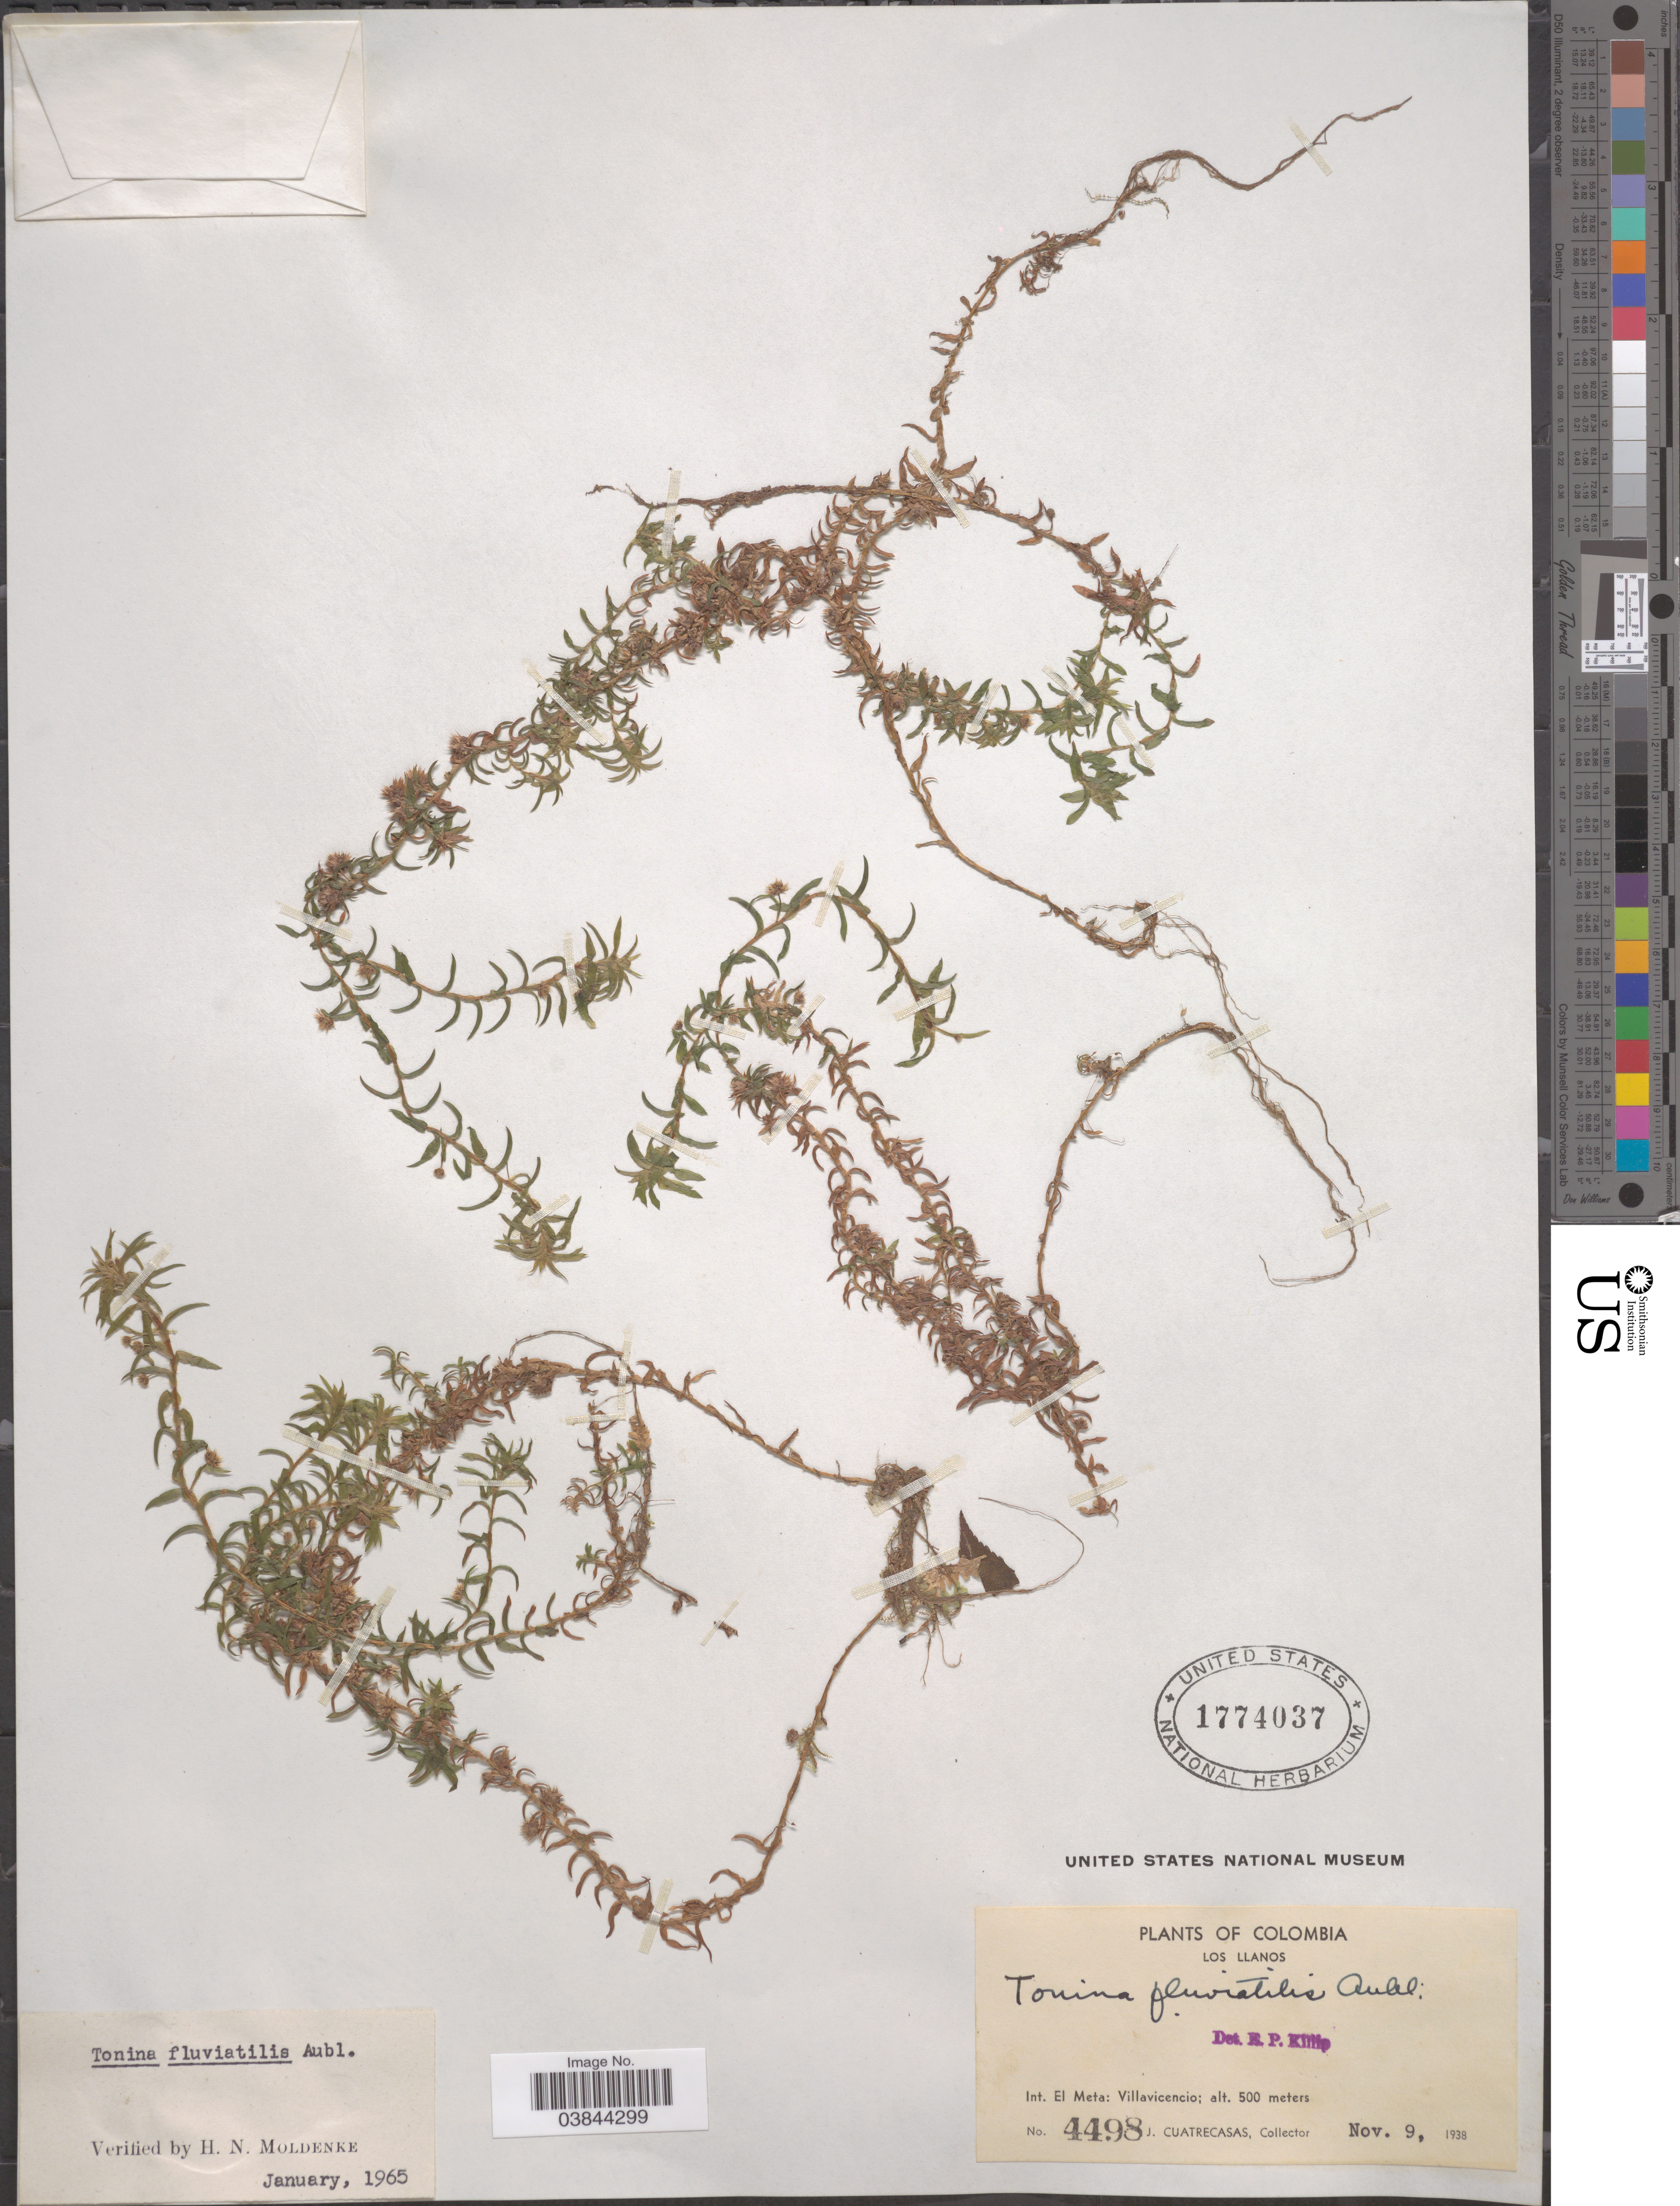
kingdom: Plantae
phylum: Tracheophyta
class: Liliopsida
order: Poales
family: Eriocaulaceae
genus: Tonina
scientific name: Tonina fluviatilis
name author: Aubl.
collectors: J. Cuatrecasas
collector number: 4498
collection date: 1938-11-09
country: Colombia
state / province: Meta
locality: Los Llanos. Int. El Meta: Villavicencio.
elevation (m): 500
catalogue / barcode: US 1774037